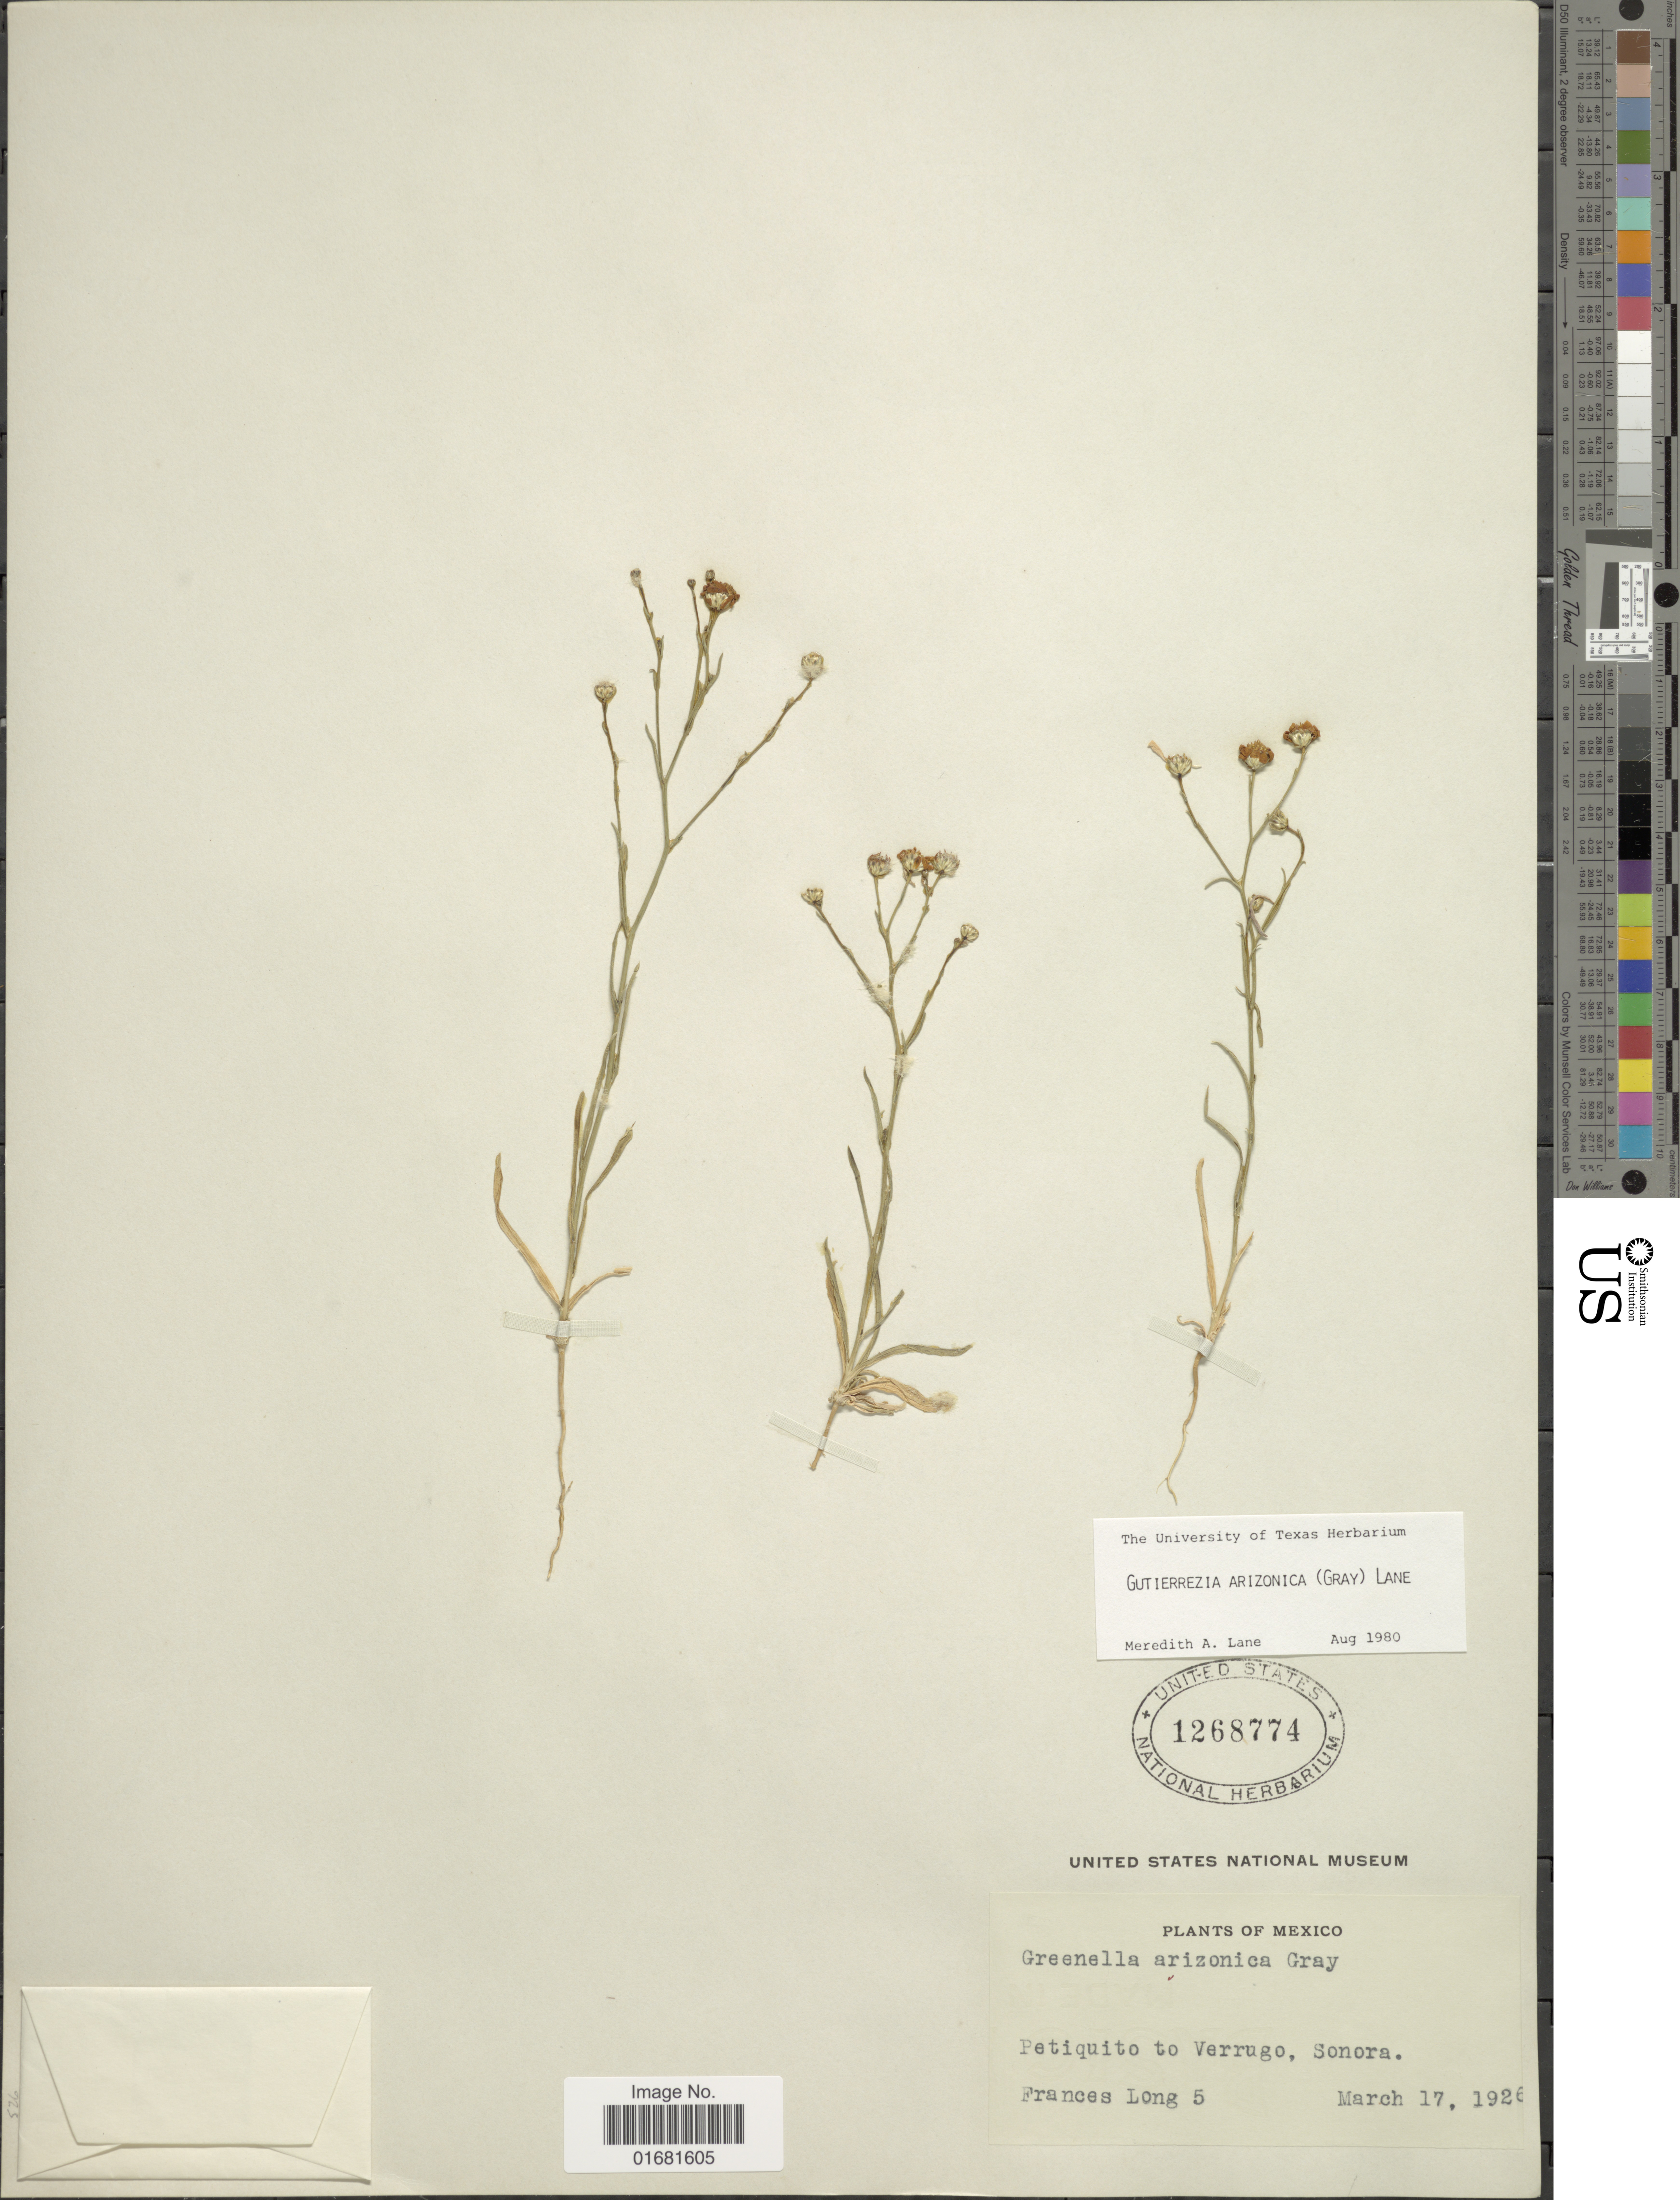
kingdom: Plantae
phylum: Tracheophyta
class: Magnoliopsida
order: Asterales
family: Asteraceae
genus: Gutierrezia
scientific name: Gutierrezia arizonica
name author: (A. Gray) M.A. Lane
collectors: F. Long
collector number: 5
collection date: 1926-03-17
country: Mexico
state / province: Sonora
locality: Petiquito to Verrugo Sonora, Mexico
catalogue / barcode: US 1268774